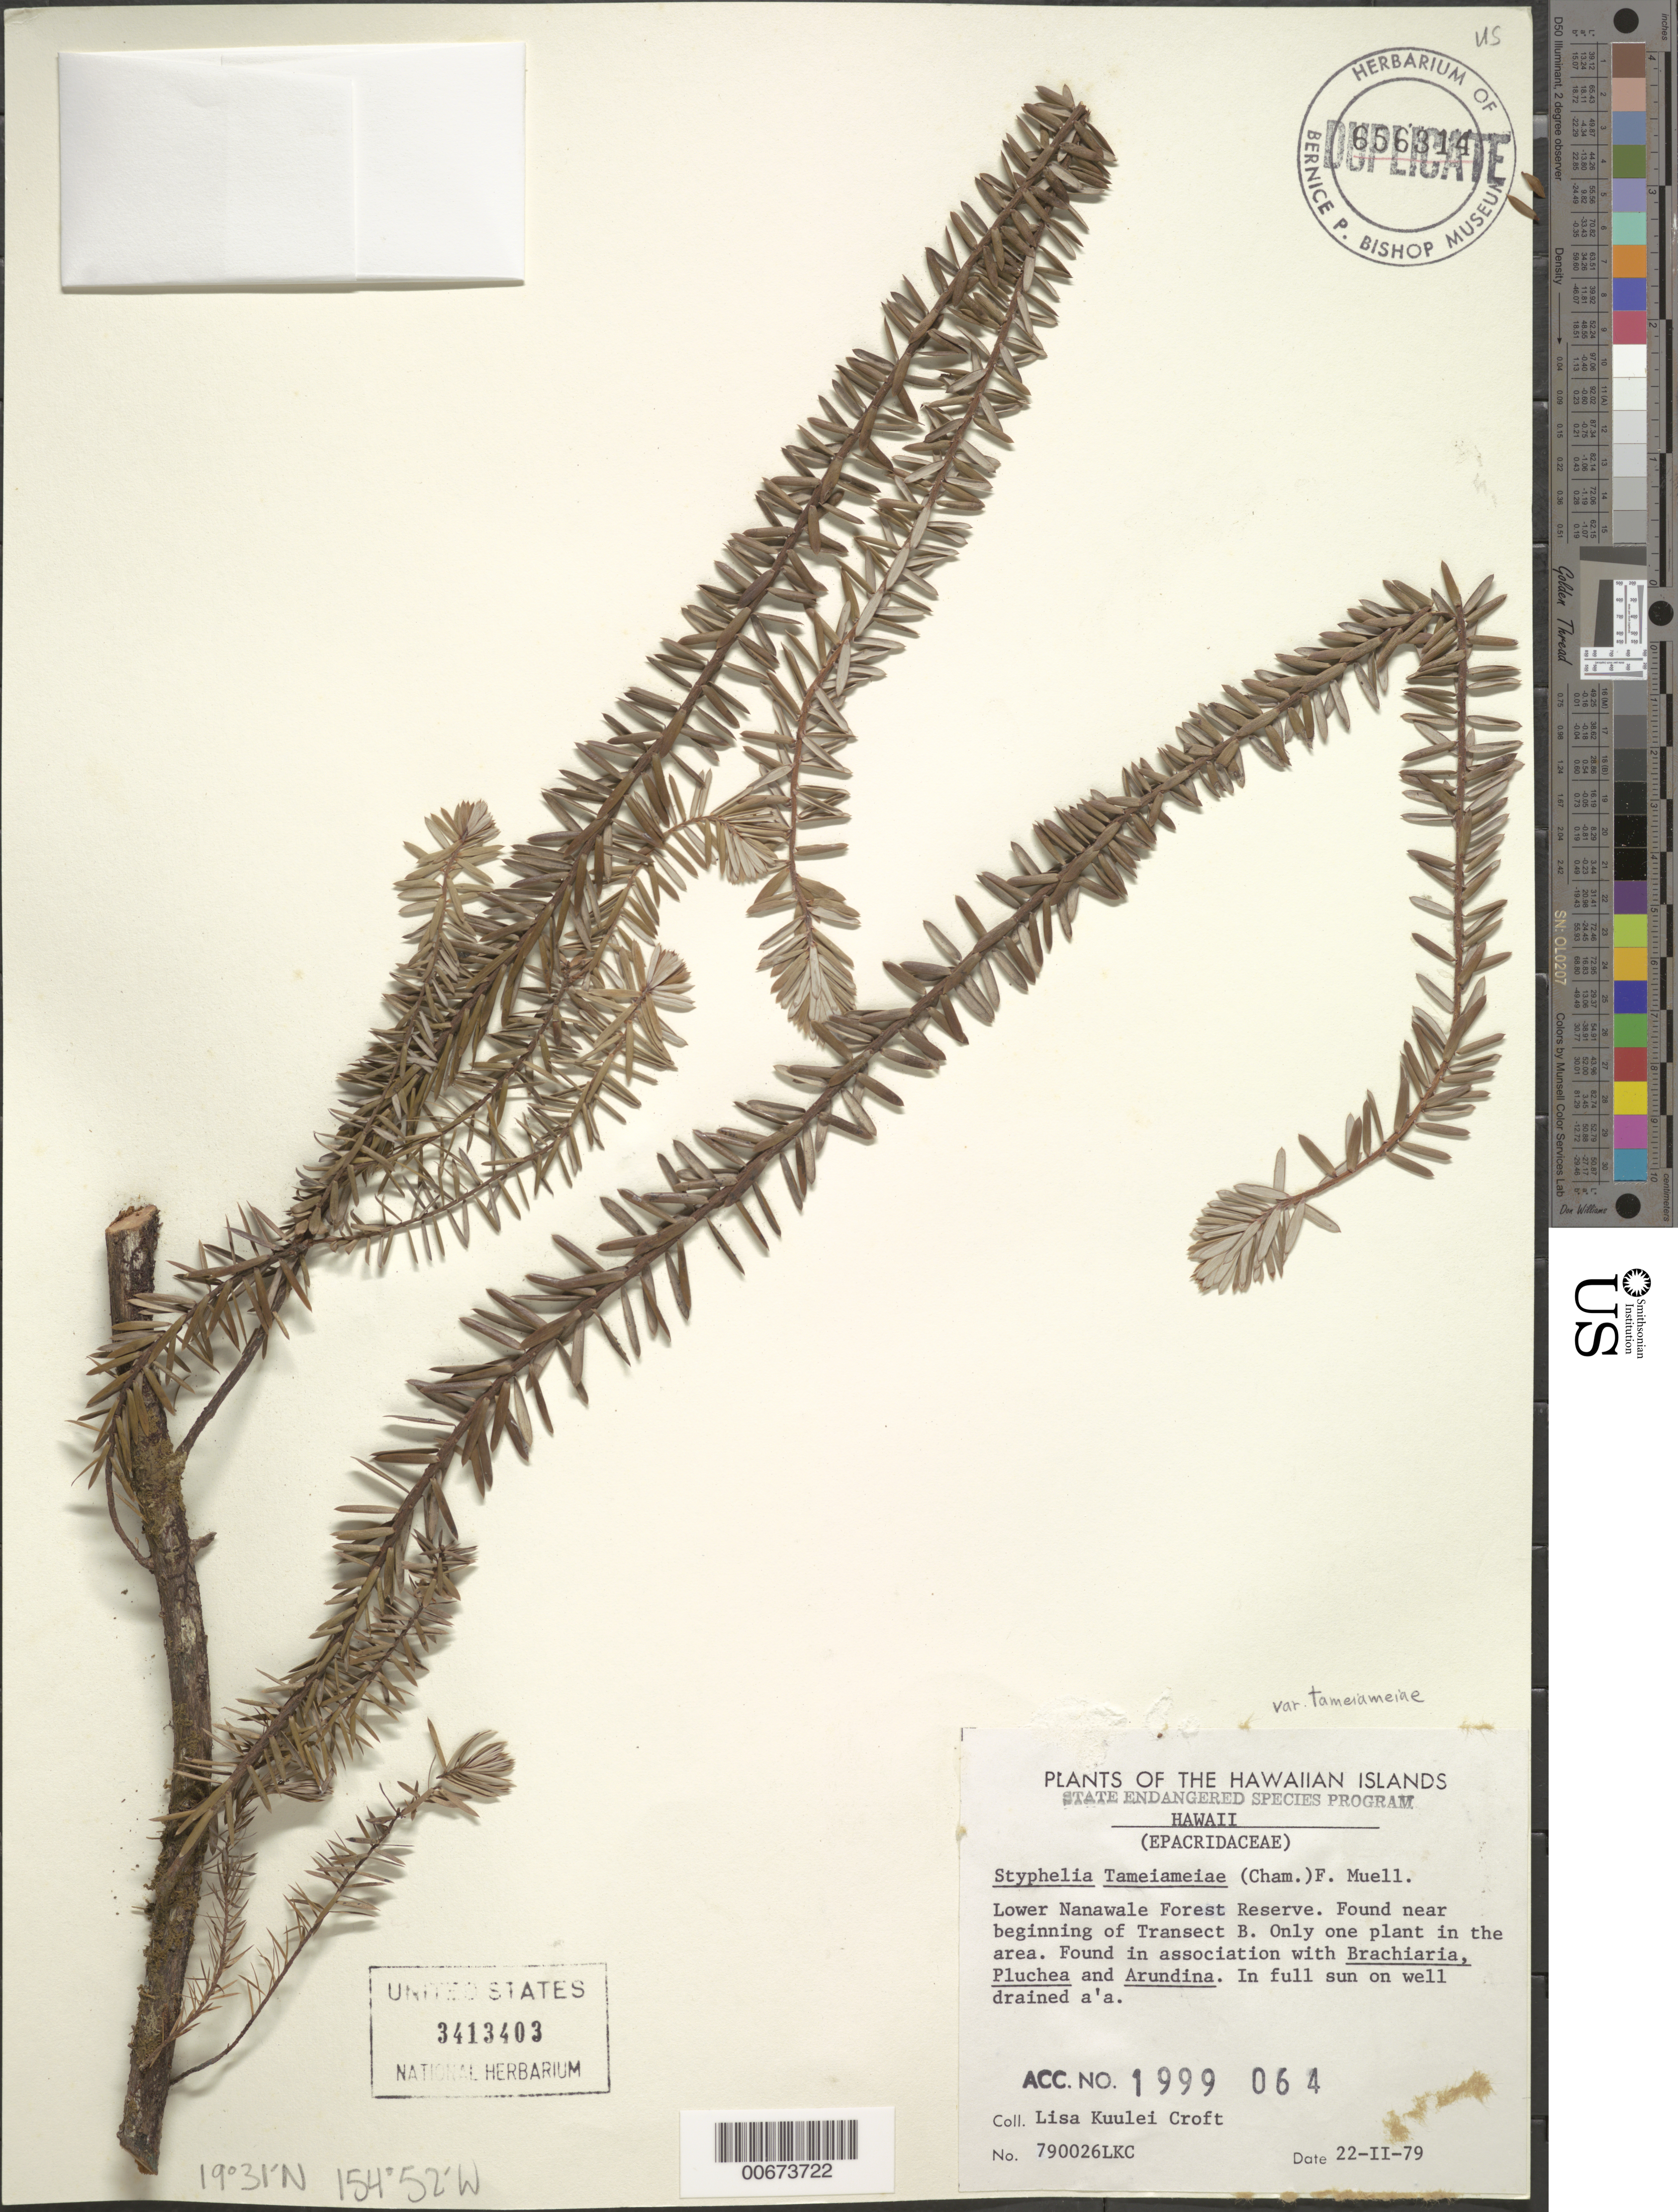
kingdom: Plantae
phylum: Tracheophyta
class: Magnoliopsida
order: Ericales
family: Ericaceae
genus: Leptecophylla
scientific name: Leptecophylla tameiameiae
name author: (Cham. & Schltdl.) C.M. Weiller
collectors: L. Croft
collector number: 790026LKC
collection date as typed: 22 Feb 1979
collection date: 1979-02-22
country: United States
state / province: Hawaii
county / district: Hawaii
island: Hawaii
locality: Lower Nanawale Forest Reserve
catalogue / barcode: US 3413403